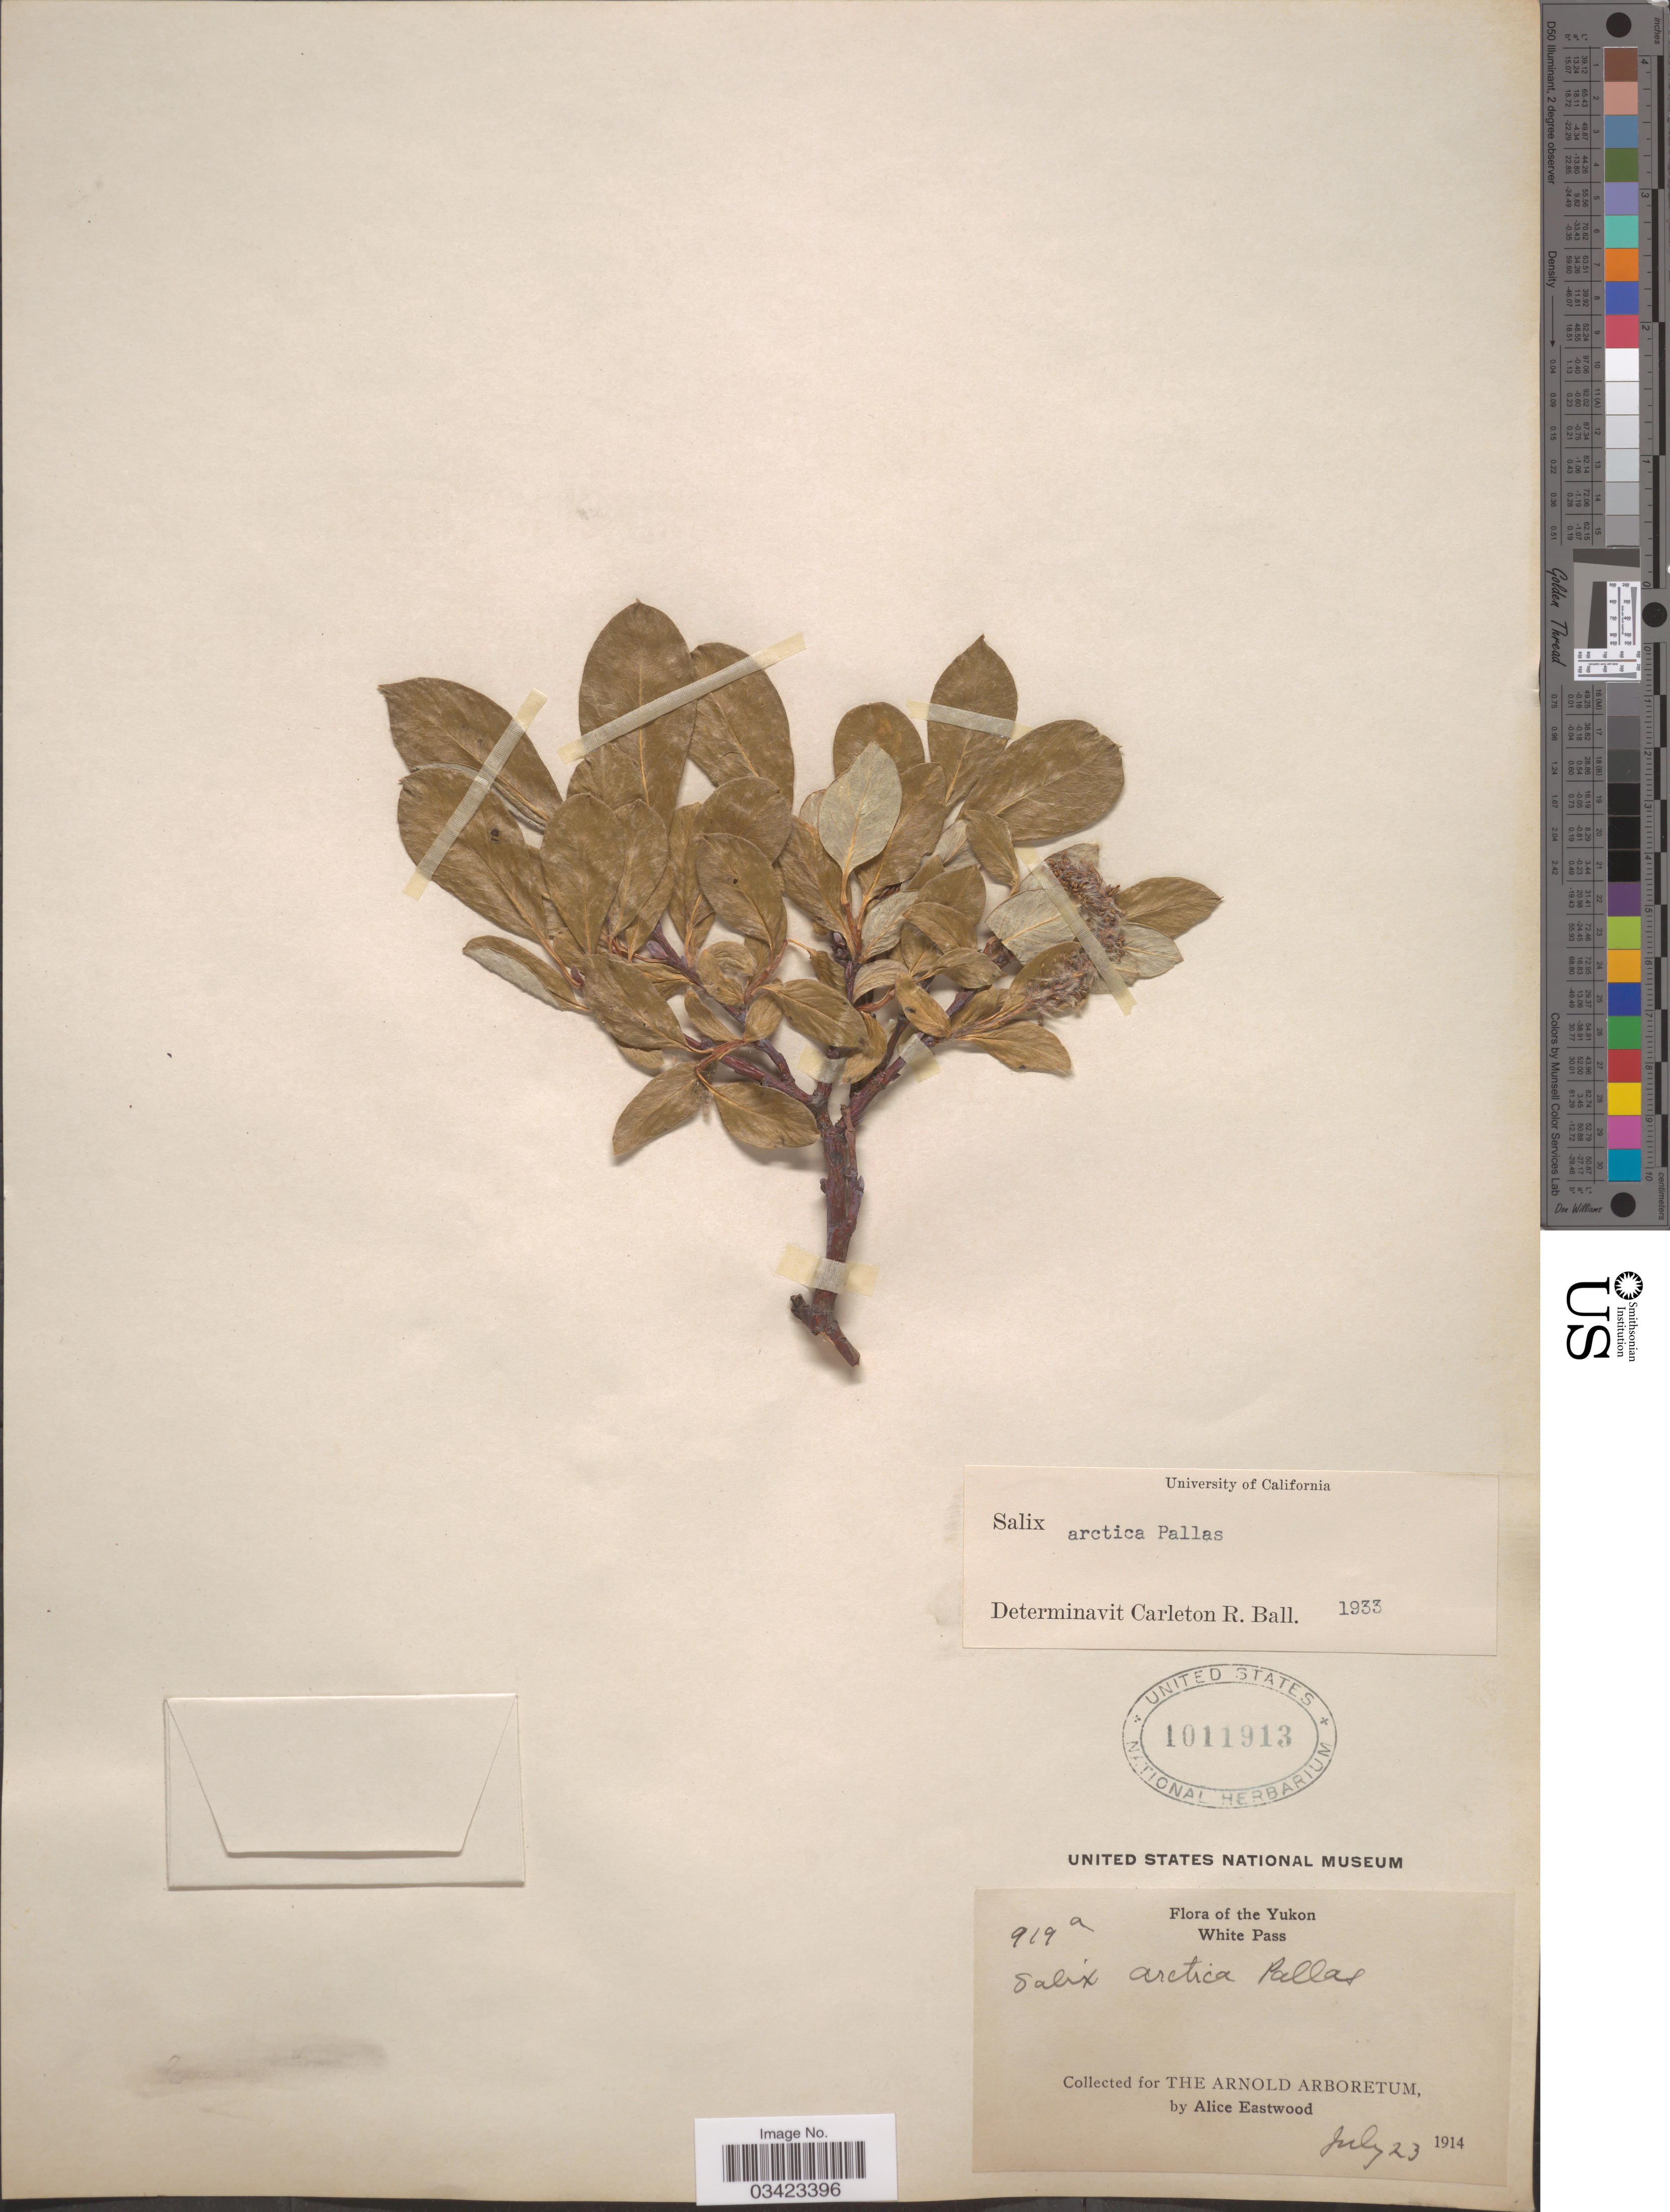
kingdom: Plantae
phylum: Tracheophyta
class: Magnoliopsida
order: Malpighiales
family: Salicaceae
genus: Salix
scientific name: Salix arctica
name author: Pall.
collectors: A. Eastwood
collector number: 919a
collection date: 1914-07-23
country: Canada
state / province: Yukon Territory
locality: Yukon. White Pass.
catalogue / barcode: US 1011913